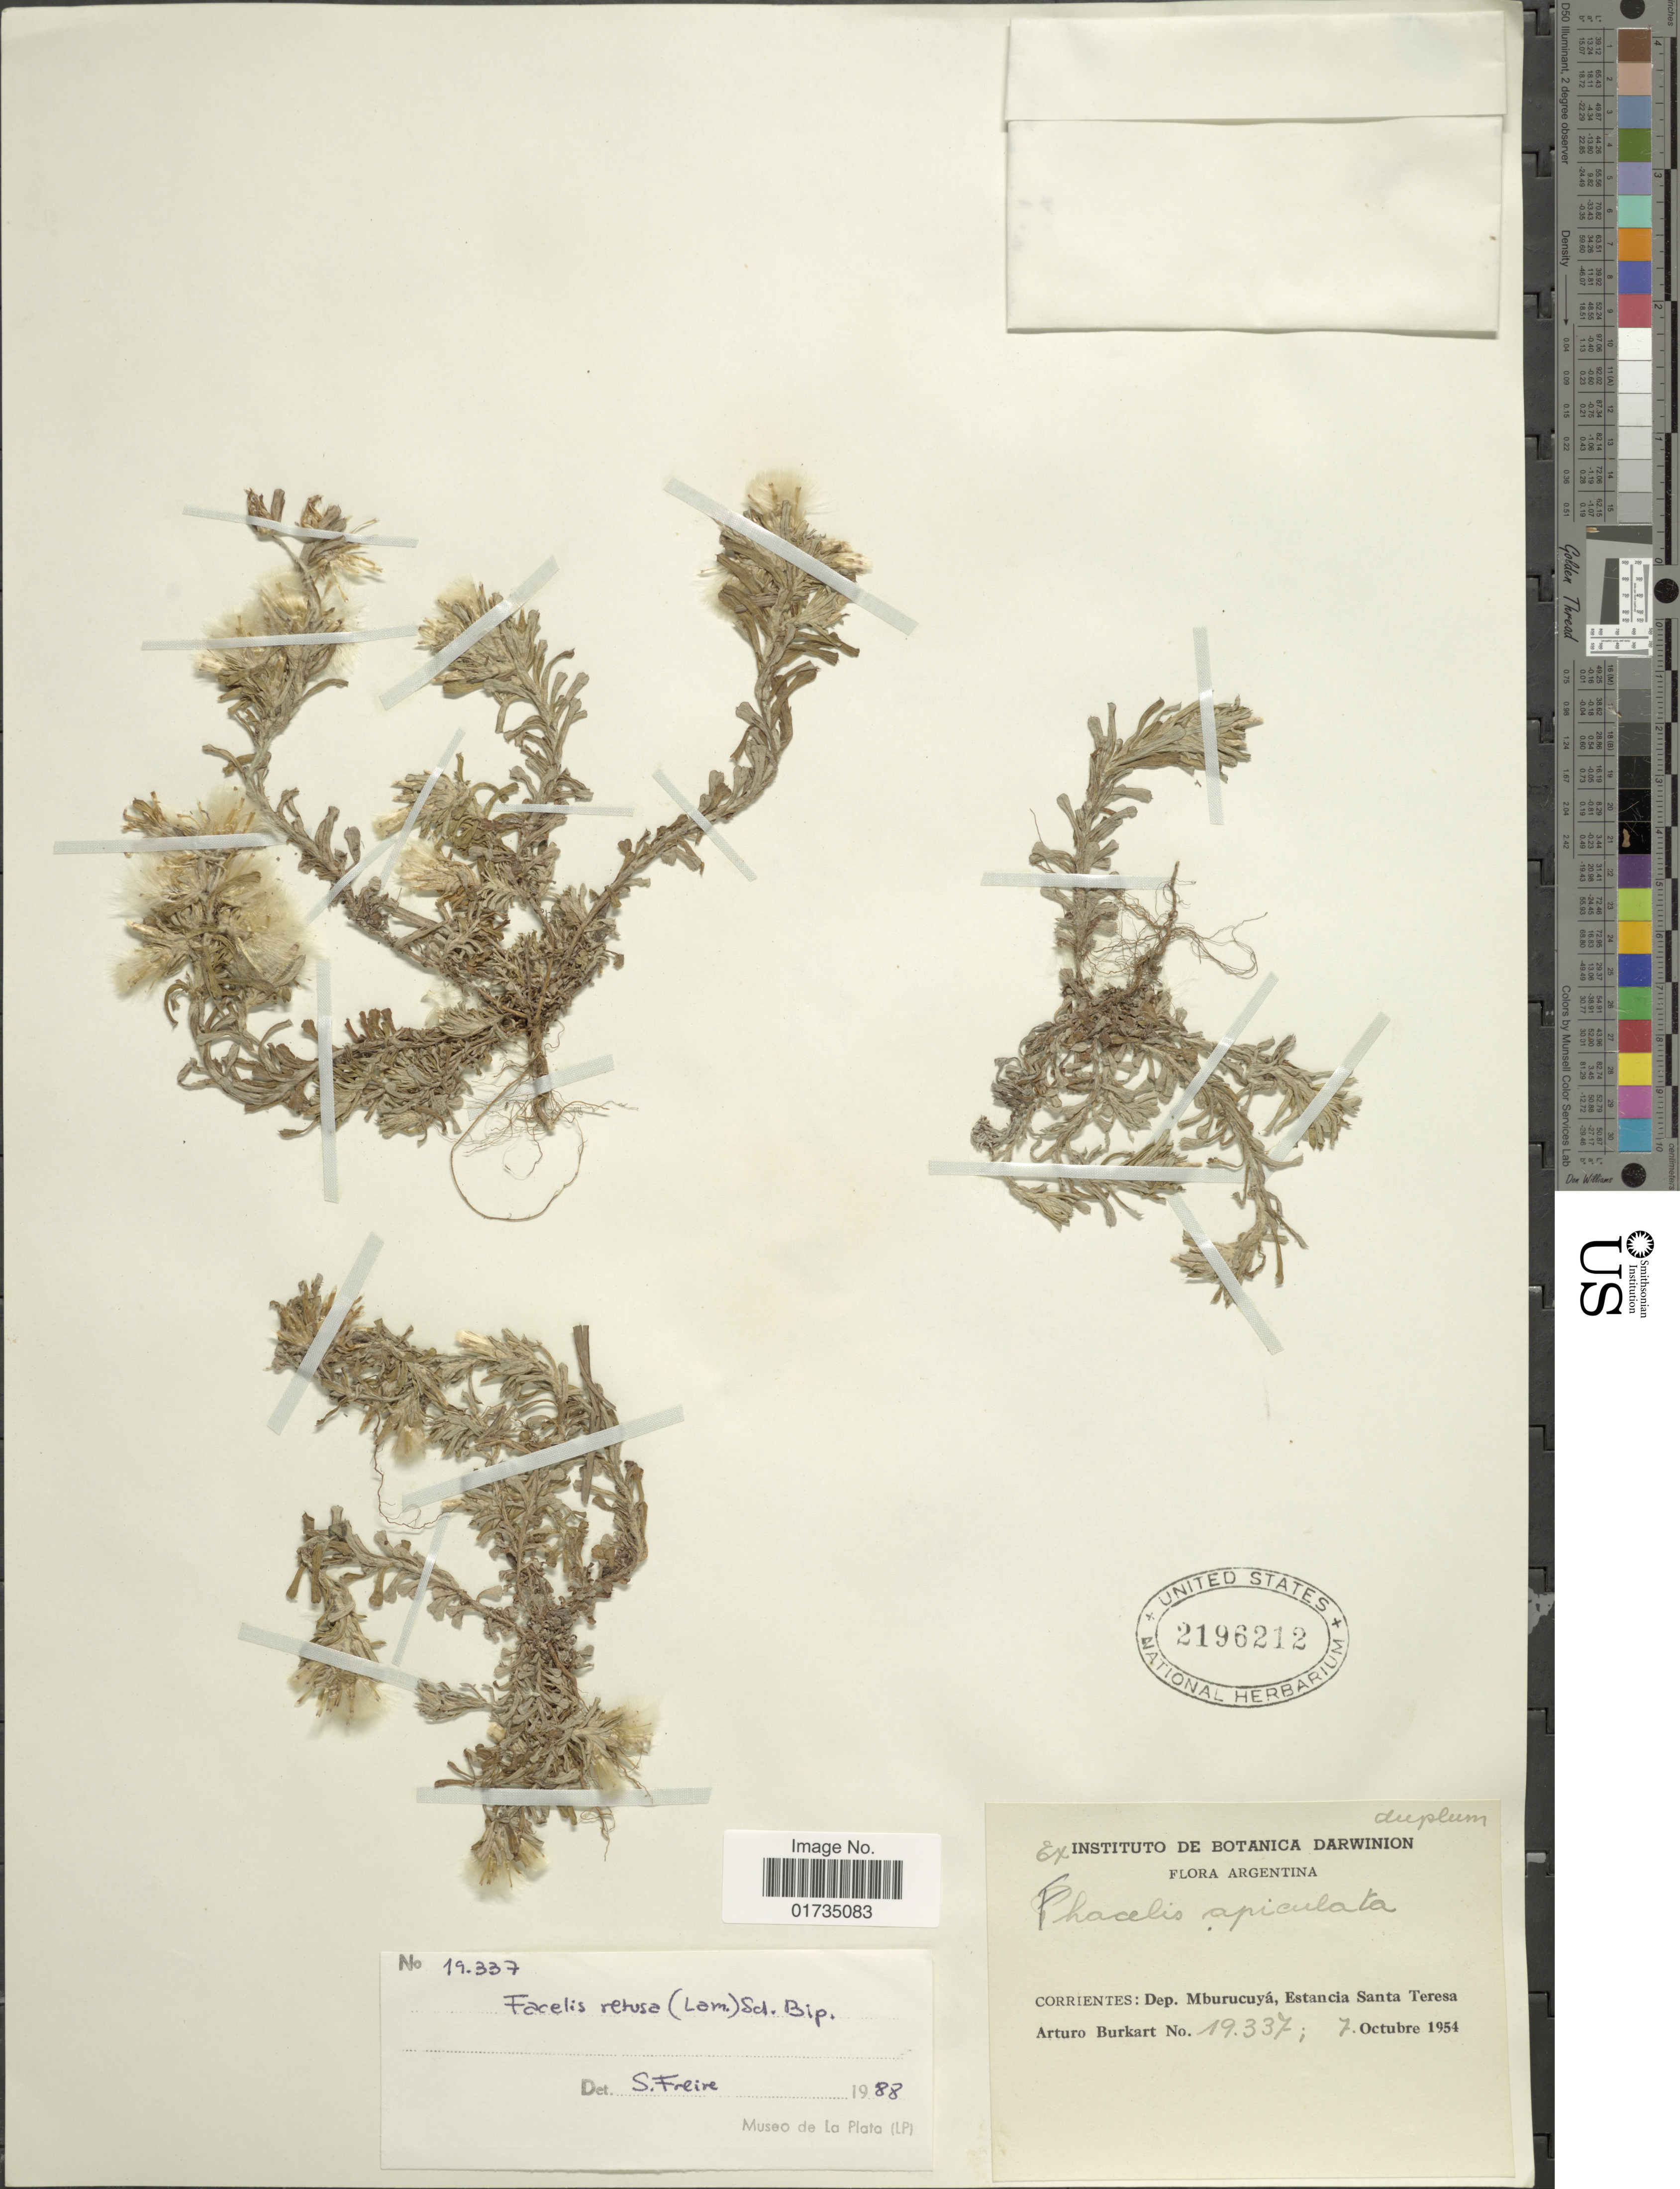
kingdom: Plantae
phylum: Tracheophyta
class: Magnoliopsida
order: Asterales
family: Asteraceae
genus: Facelis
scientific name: Facelis retusa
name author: (Lam.) Sch. Bip.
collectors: A. E. Burkart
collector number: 19337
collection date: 1954-10-07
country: Argentina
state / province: Corrientes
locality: Argentina. Corrientes: Dep. Mburucuya, Estancia Santa Teresa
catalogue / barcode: US 2196212